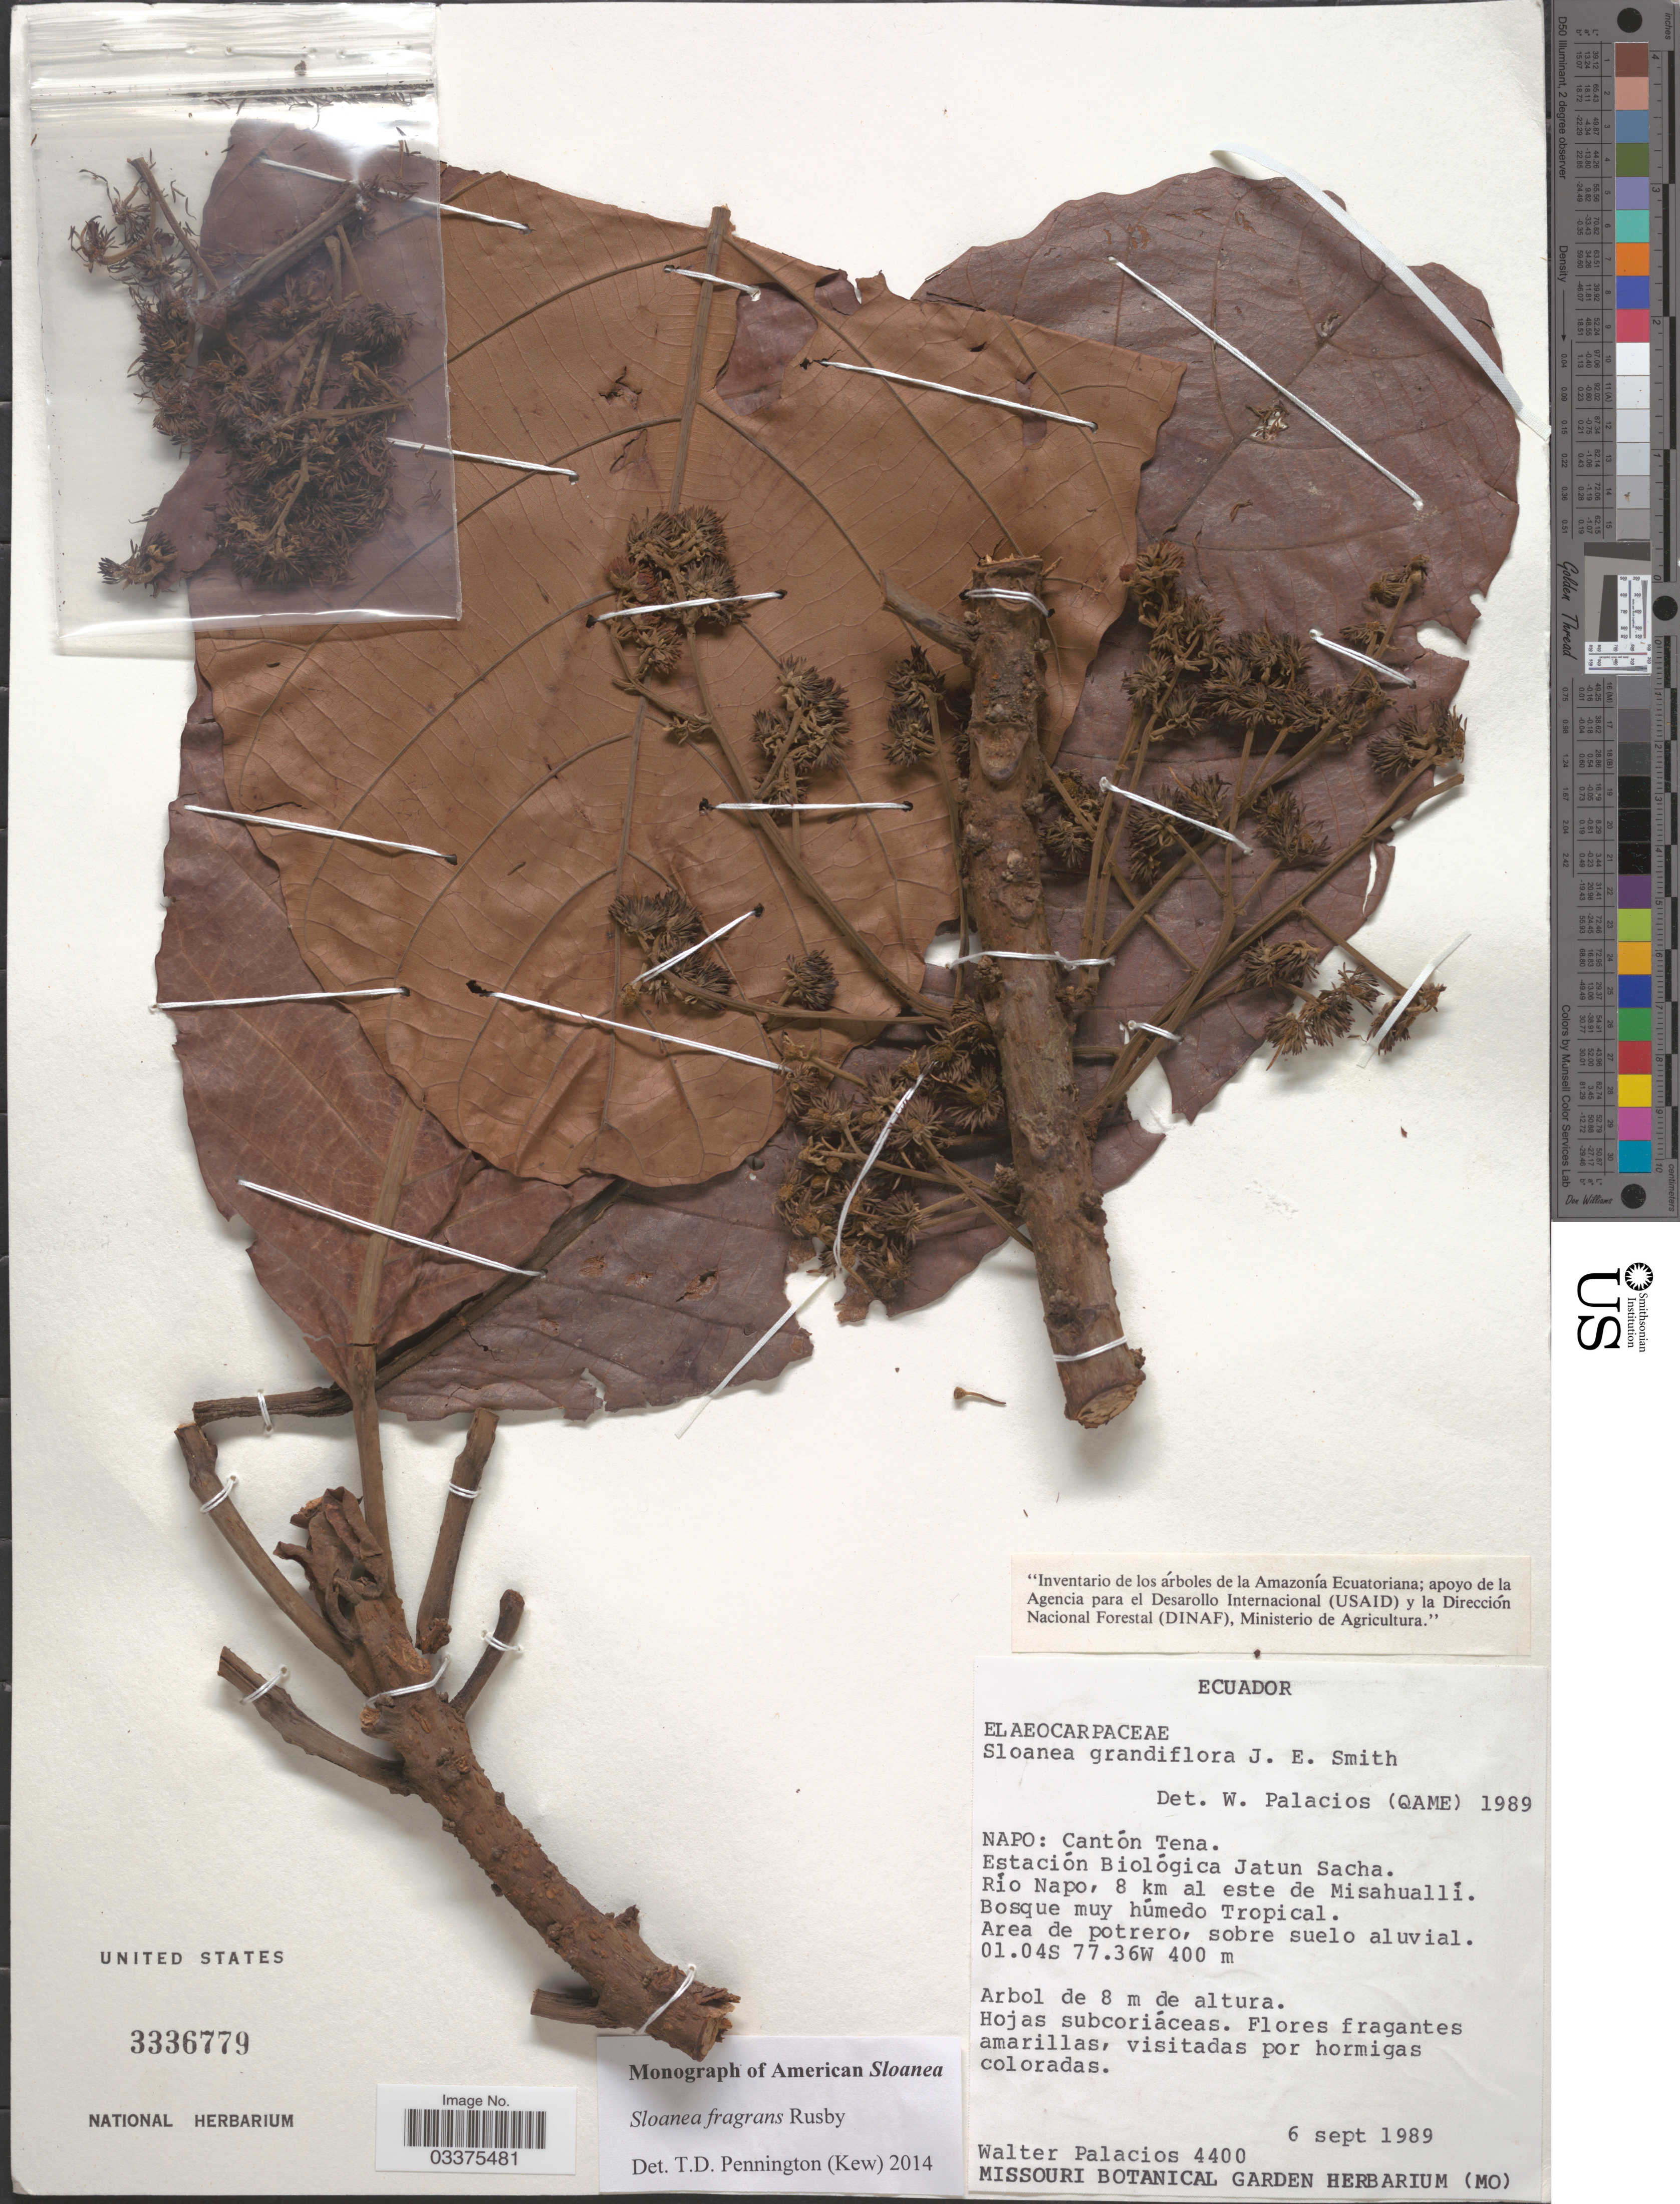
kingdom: Plantae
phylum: Tracheophyta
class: Magnoliopsida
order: Oxalidales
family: Elaeocarpaceae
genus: Sloanea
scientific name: Sloanea fragrans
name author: Rusby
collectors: W. Palacios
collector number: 4400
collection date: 1989-09-06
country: Ecuador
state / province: Napo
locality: Cantón Tena. Estación Biológica Jatun Sacha. Río Napo, 8 km al este de Misahuallí.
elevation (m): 400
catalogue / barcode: US 3336779